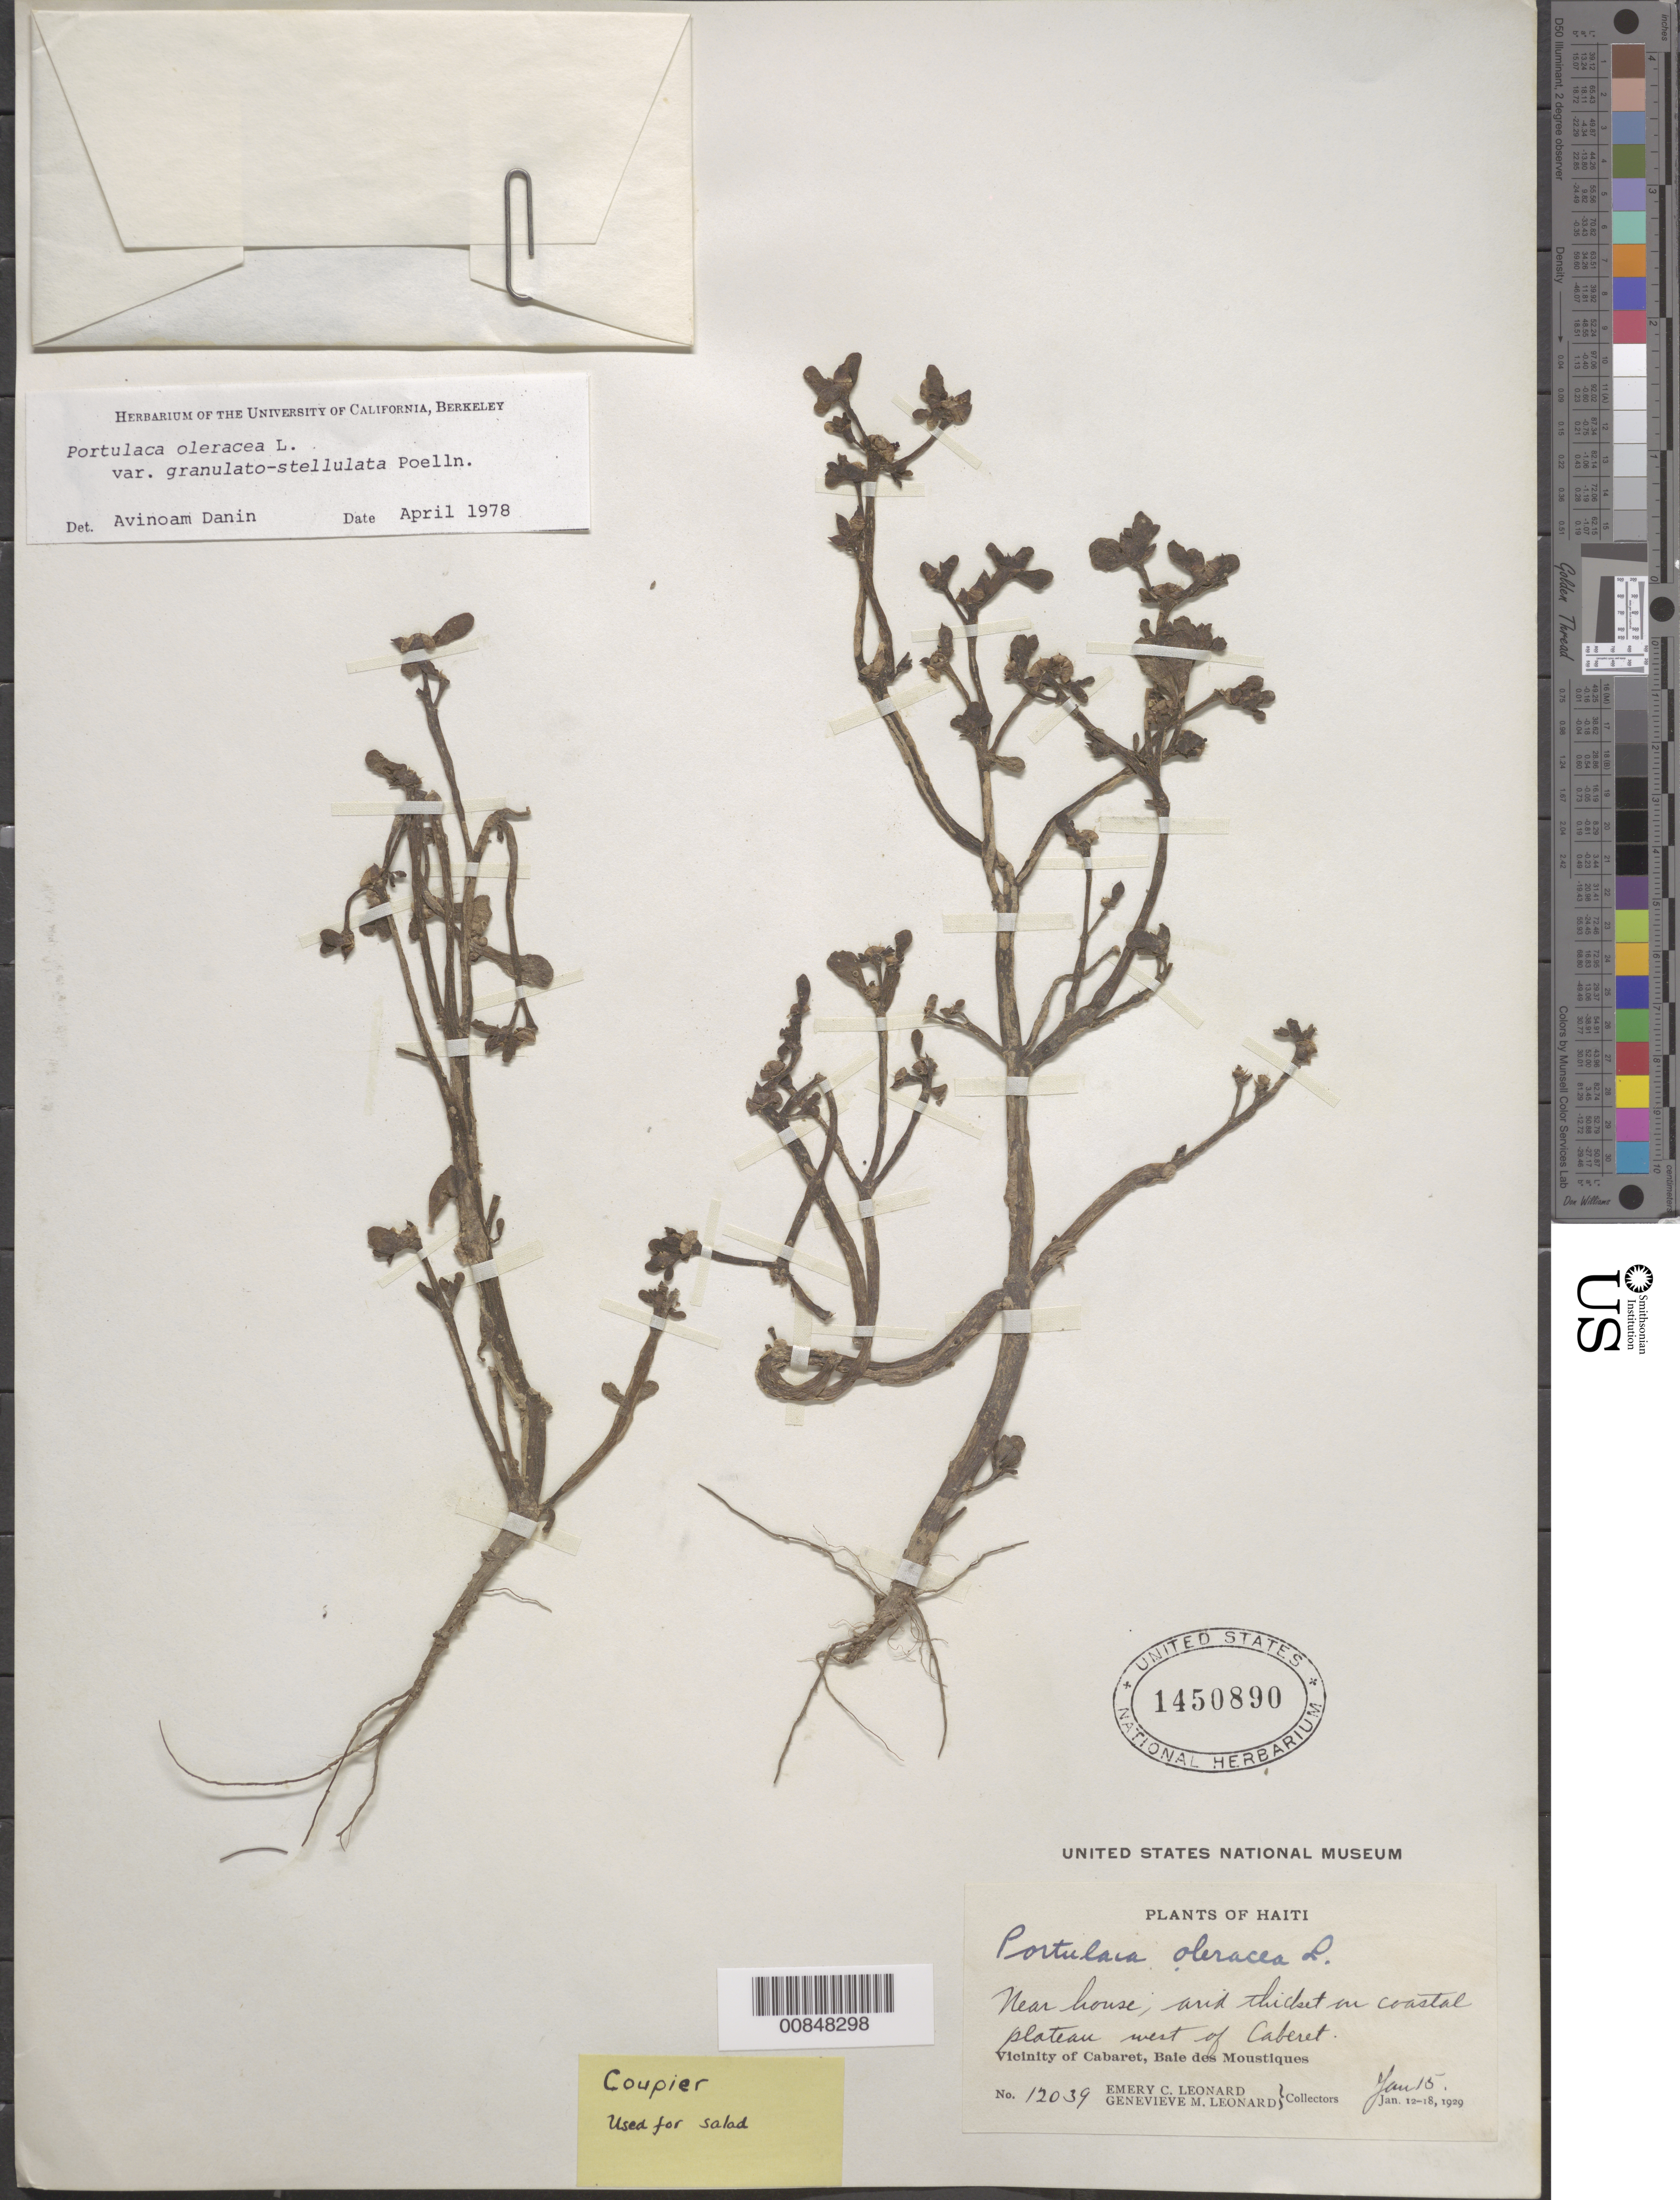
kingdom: Plantae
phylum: Tracheophyta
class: Magnoliopsida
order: Caryophyllales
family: Portulacaceae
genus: Portulaca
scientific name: Portulaca oleracea var. granulatostellulata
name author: Poelln.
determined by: Danin, A., (UC), University of California Berkeley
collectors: E. C. Leonard & G. M. Leonard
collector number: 12039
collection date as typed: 15 Jan 1929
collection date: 1929-01-15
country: Haiti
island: Hispaniola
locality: Vicinity of Cabaret, Baie des Moustiques. Coastal plateau west of Cabaret, near house.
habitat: Arid thickets on coastal plateau.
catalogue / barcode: US 1450890